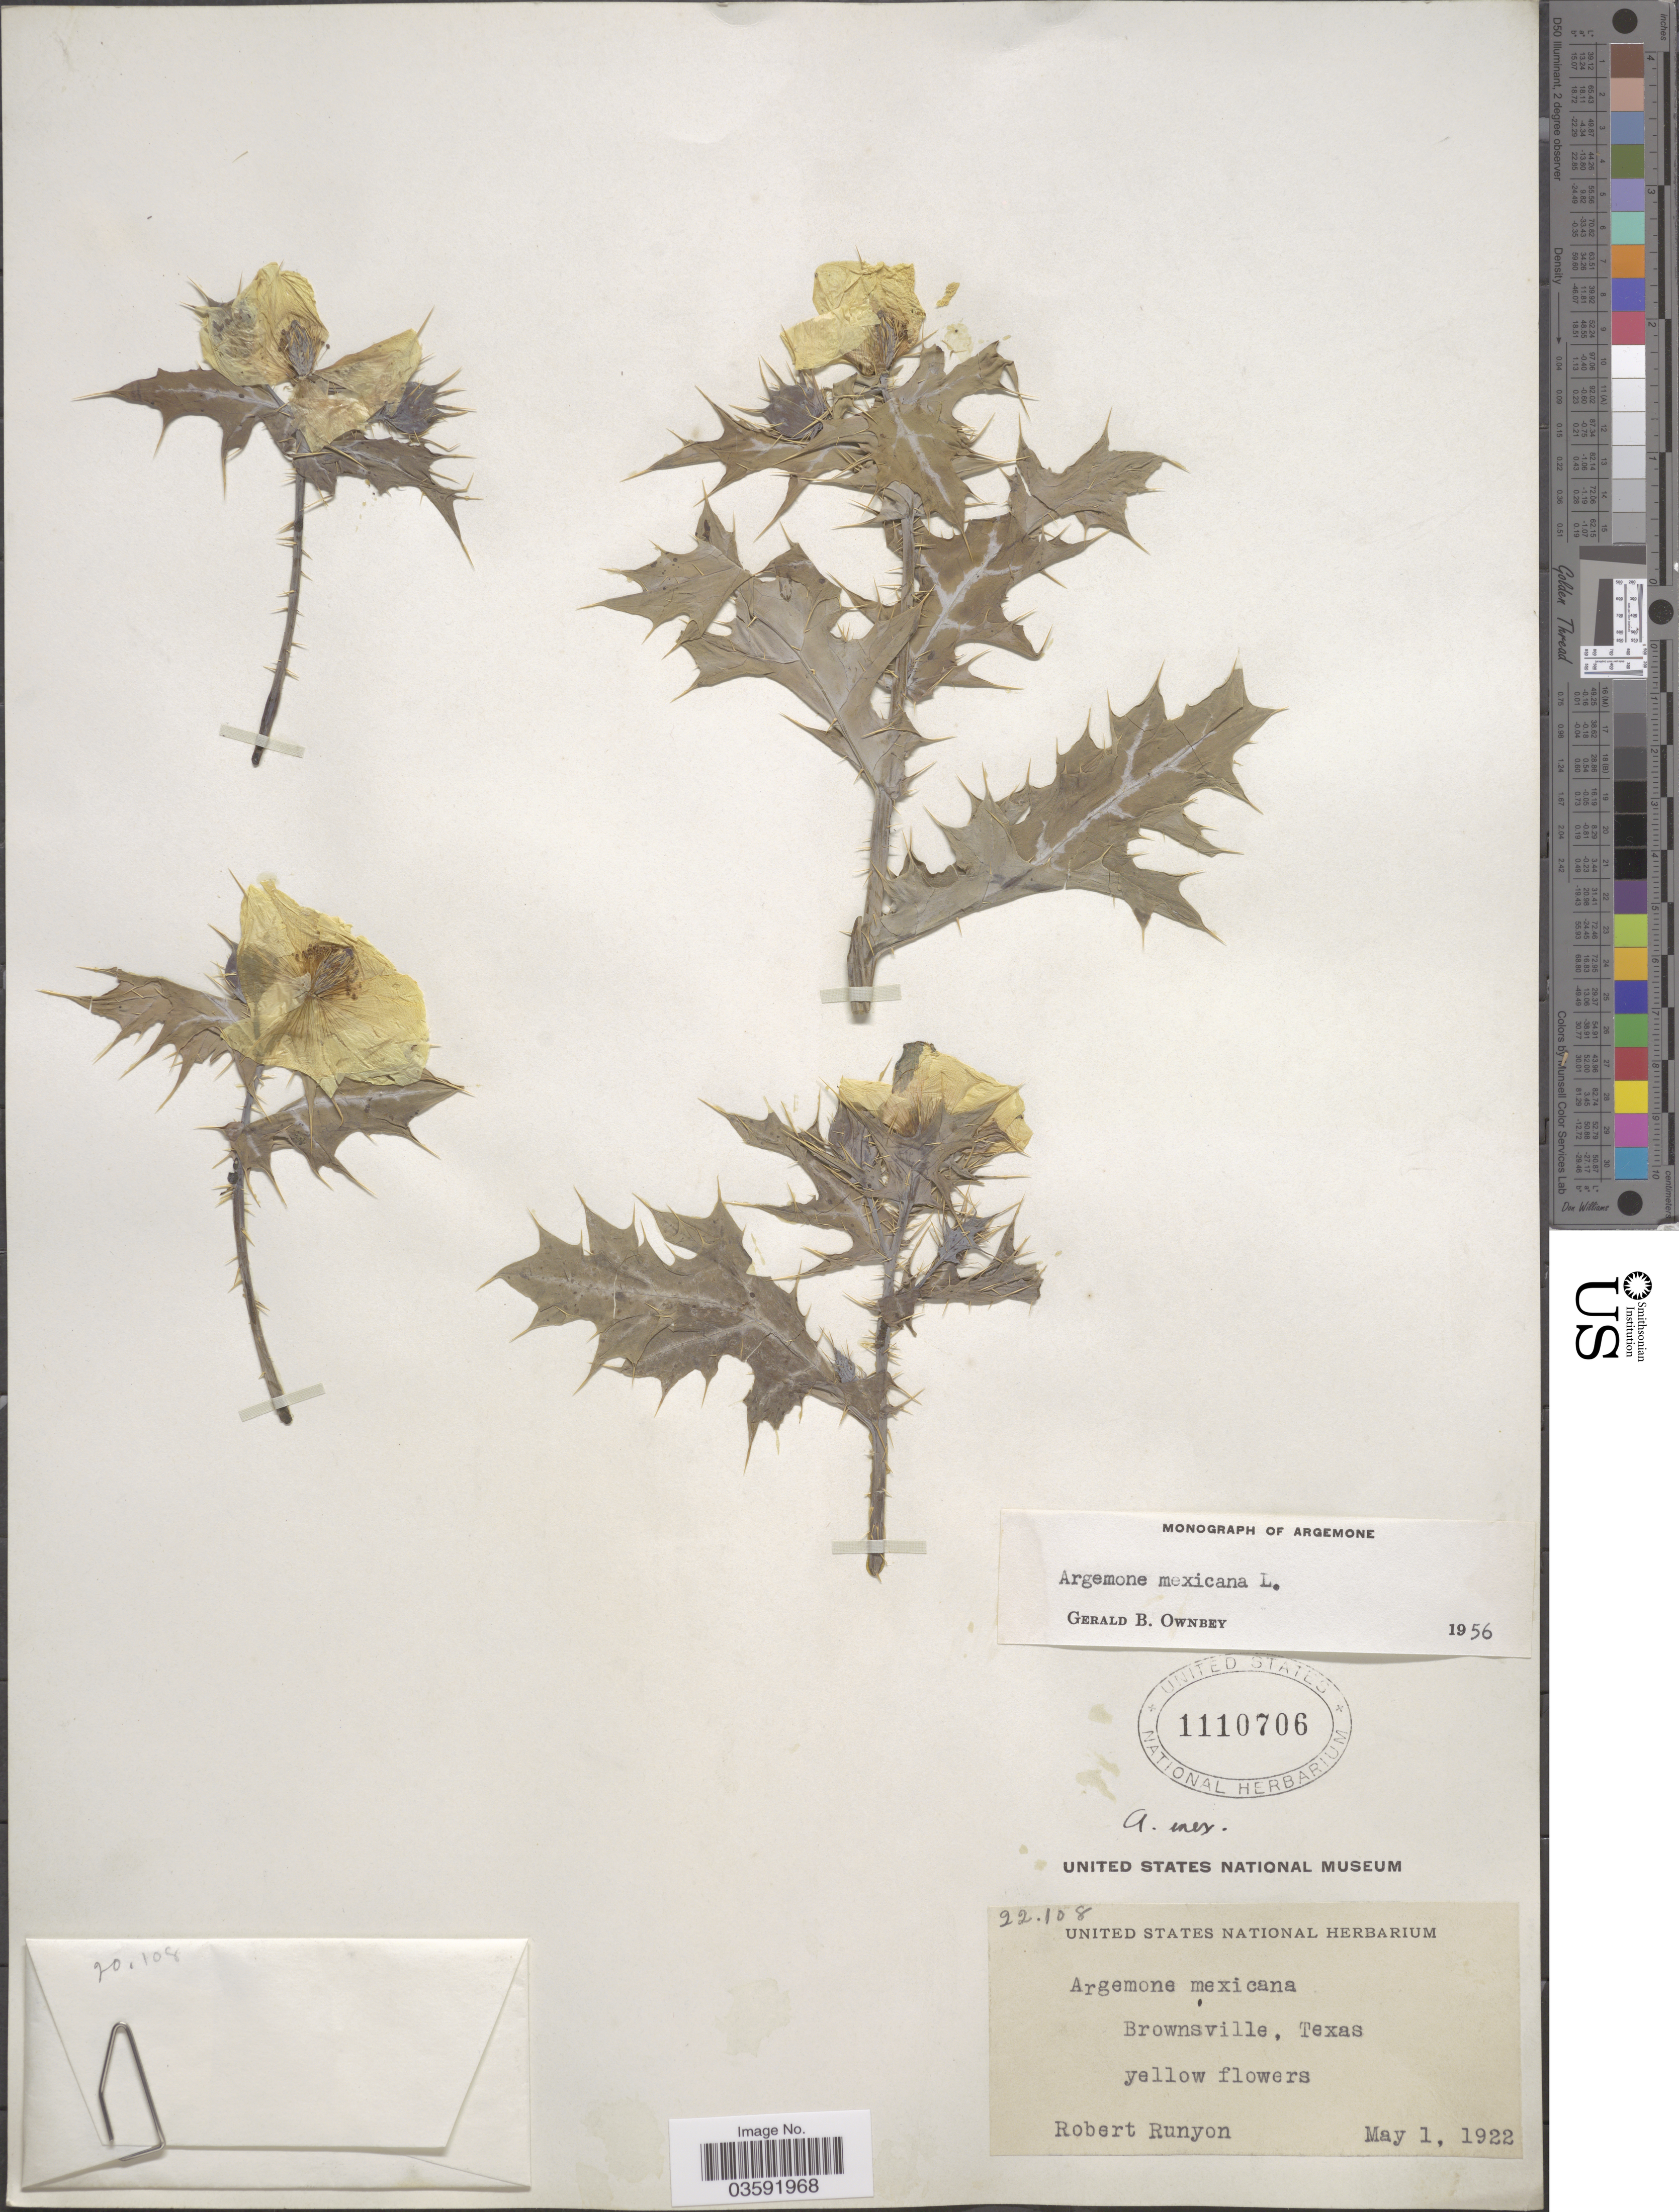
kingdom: Plantae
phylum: Tracheophyta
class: Magnoliopsida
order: Ranunculales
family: Papaveraceae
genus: Argemone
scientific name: Argemone mexicana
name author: L.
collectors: R. Runyon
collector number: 22108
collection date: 1922-05-01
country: United States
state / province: Texas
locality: Brownsville.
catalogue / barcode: US 1110706